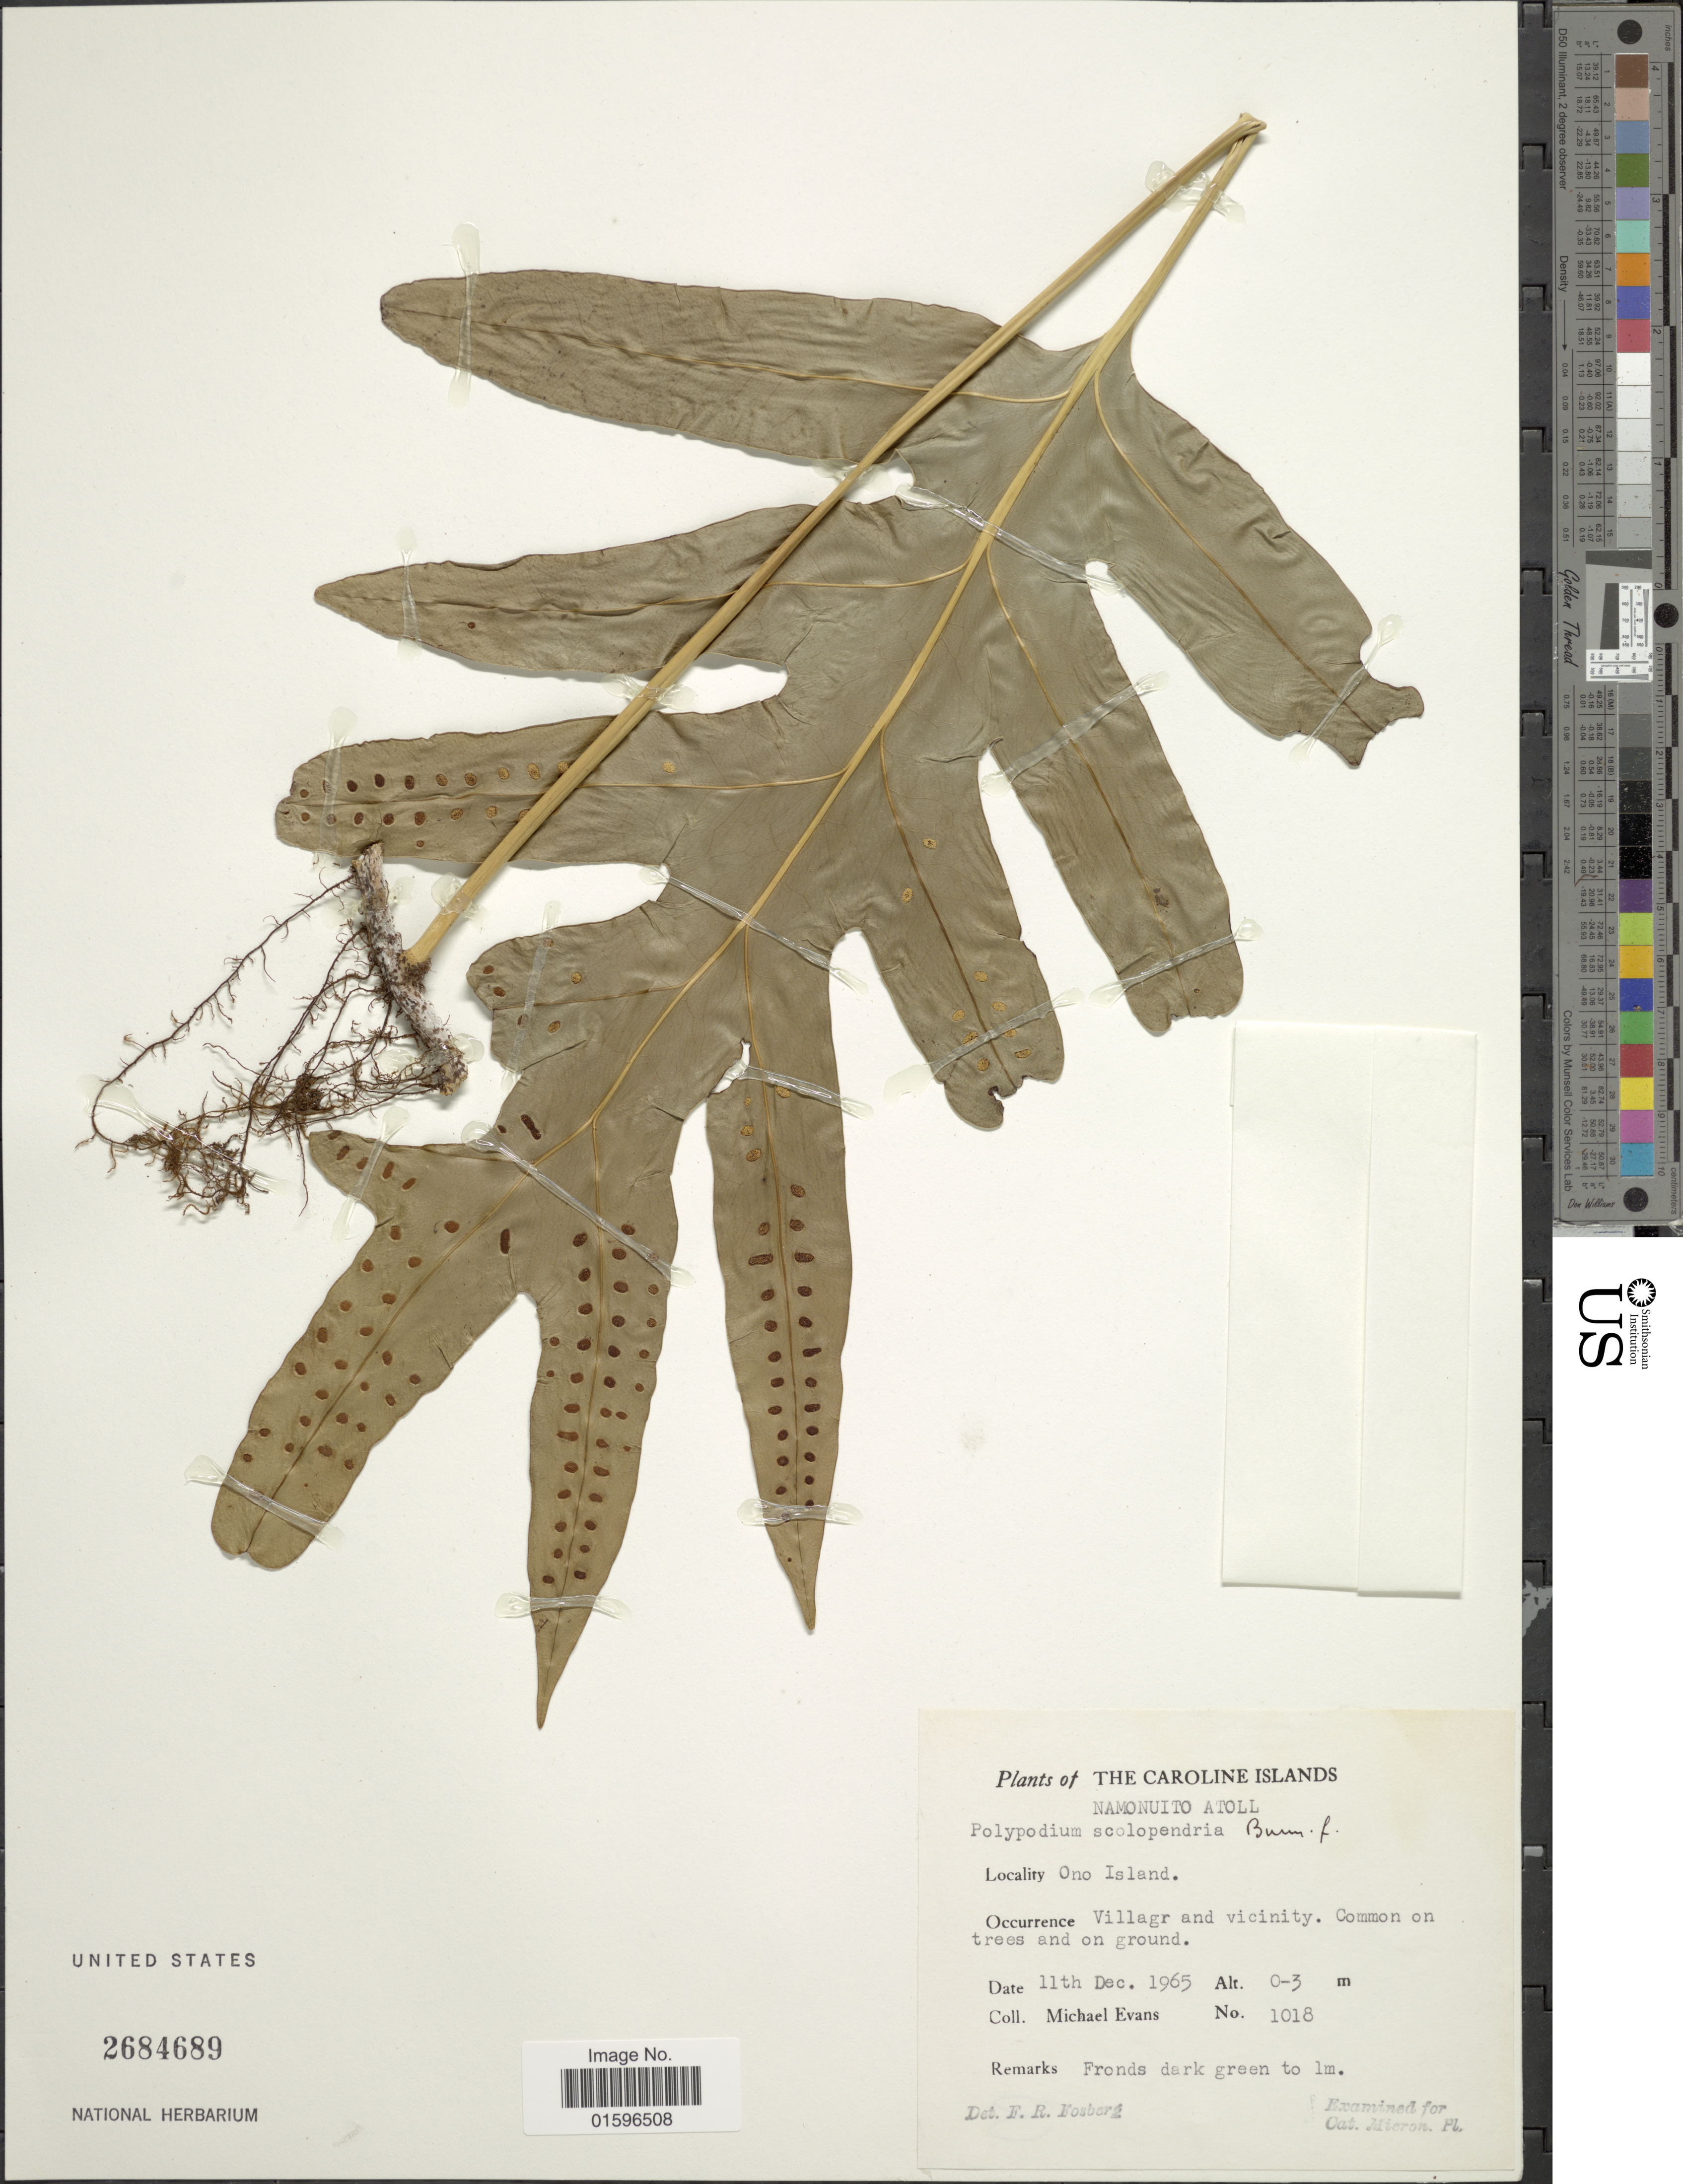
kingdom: Plantae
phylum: Tracheophyta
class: Polypodiopsida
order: Polypodiales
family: Polypodiaceae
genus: Polypodium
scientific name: Polypodium scolopendria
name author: Burm. f.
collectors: M. Evans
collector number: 1018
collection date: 1965-12-11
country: Micronesia, Federated States of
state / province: Truk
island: Namonuito Atoll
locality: Carolines Islands, Namonuito Atoll, Ono Island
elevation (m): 0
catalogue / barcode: US 2684689